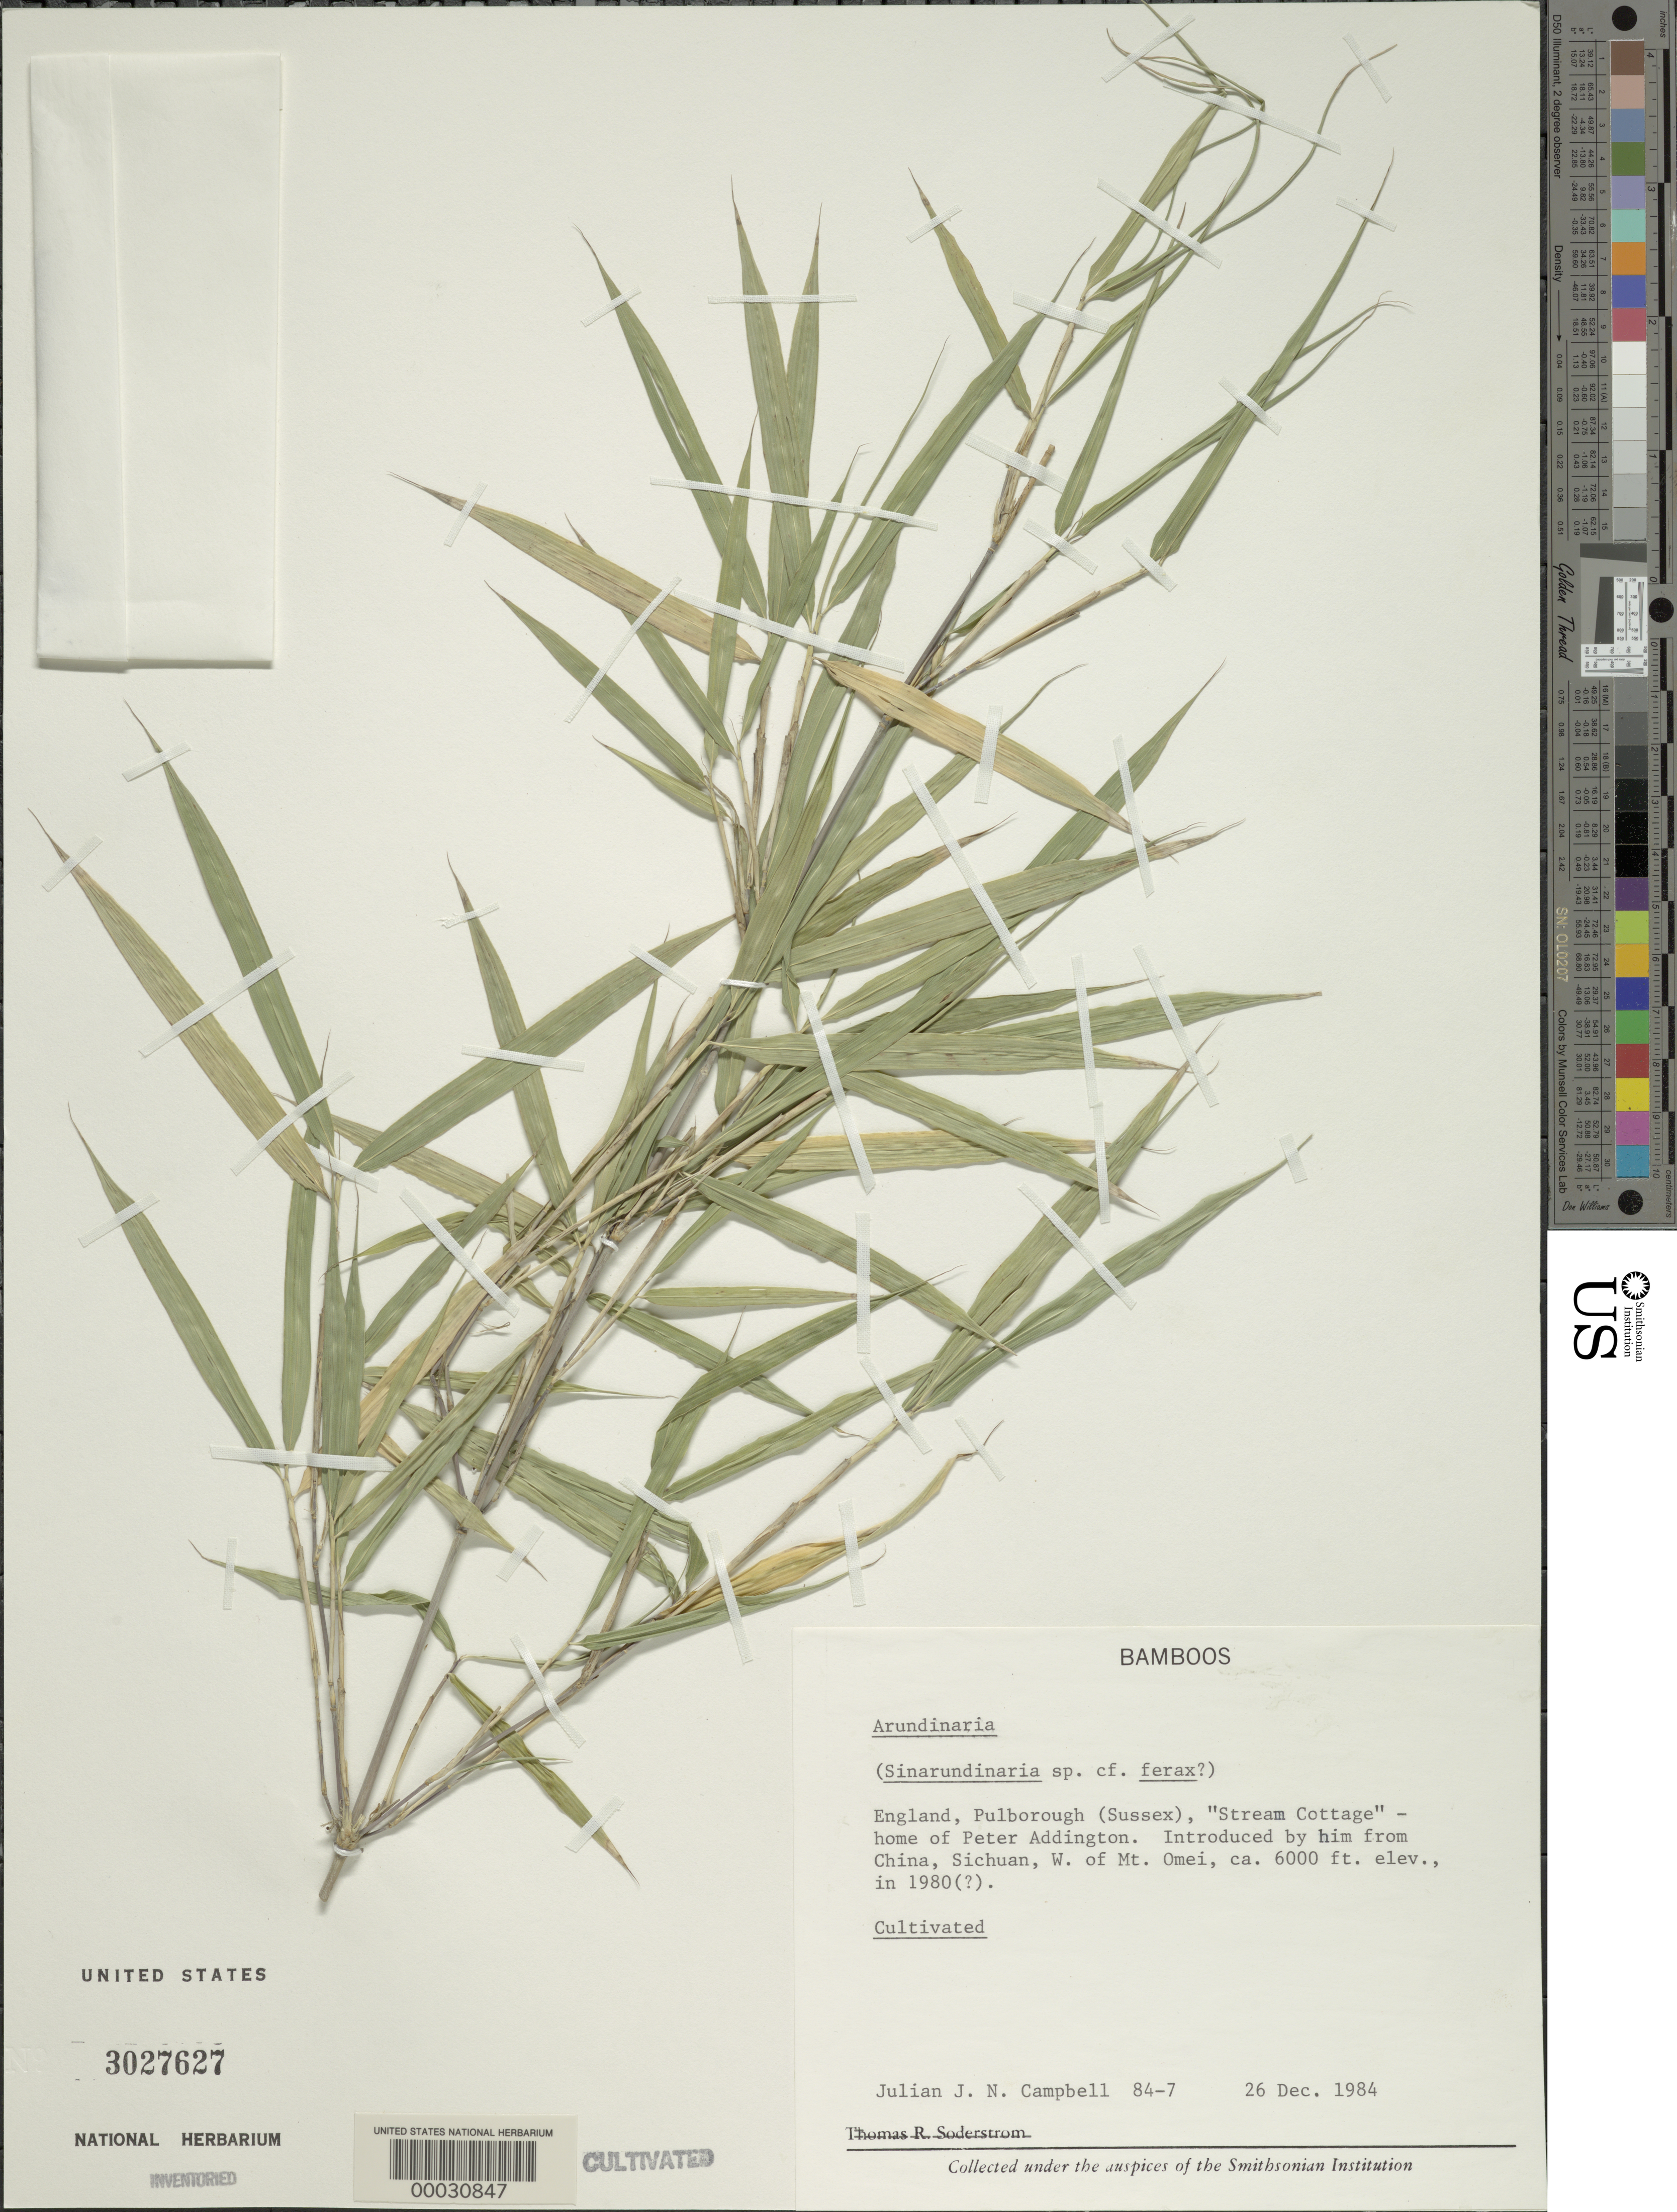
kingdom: Plantae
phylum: Tracheophyta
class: Liliopsida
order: Poales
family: Poaceae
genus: Arundinaria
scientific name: Arundinaria sp.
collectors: J. E. Campbell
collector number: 84-7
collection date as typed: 26 Dec 1984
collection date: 1984-12-26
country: United Kingdom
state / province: England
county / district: West Sussex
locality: Pulborough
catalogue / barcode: US 3027627